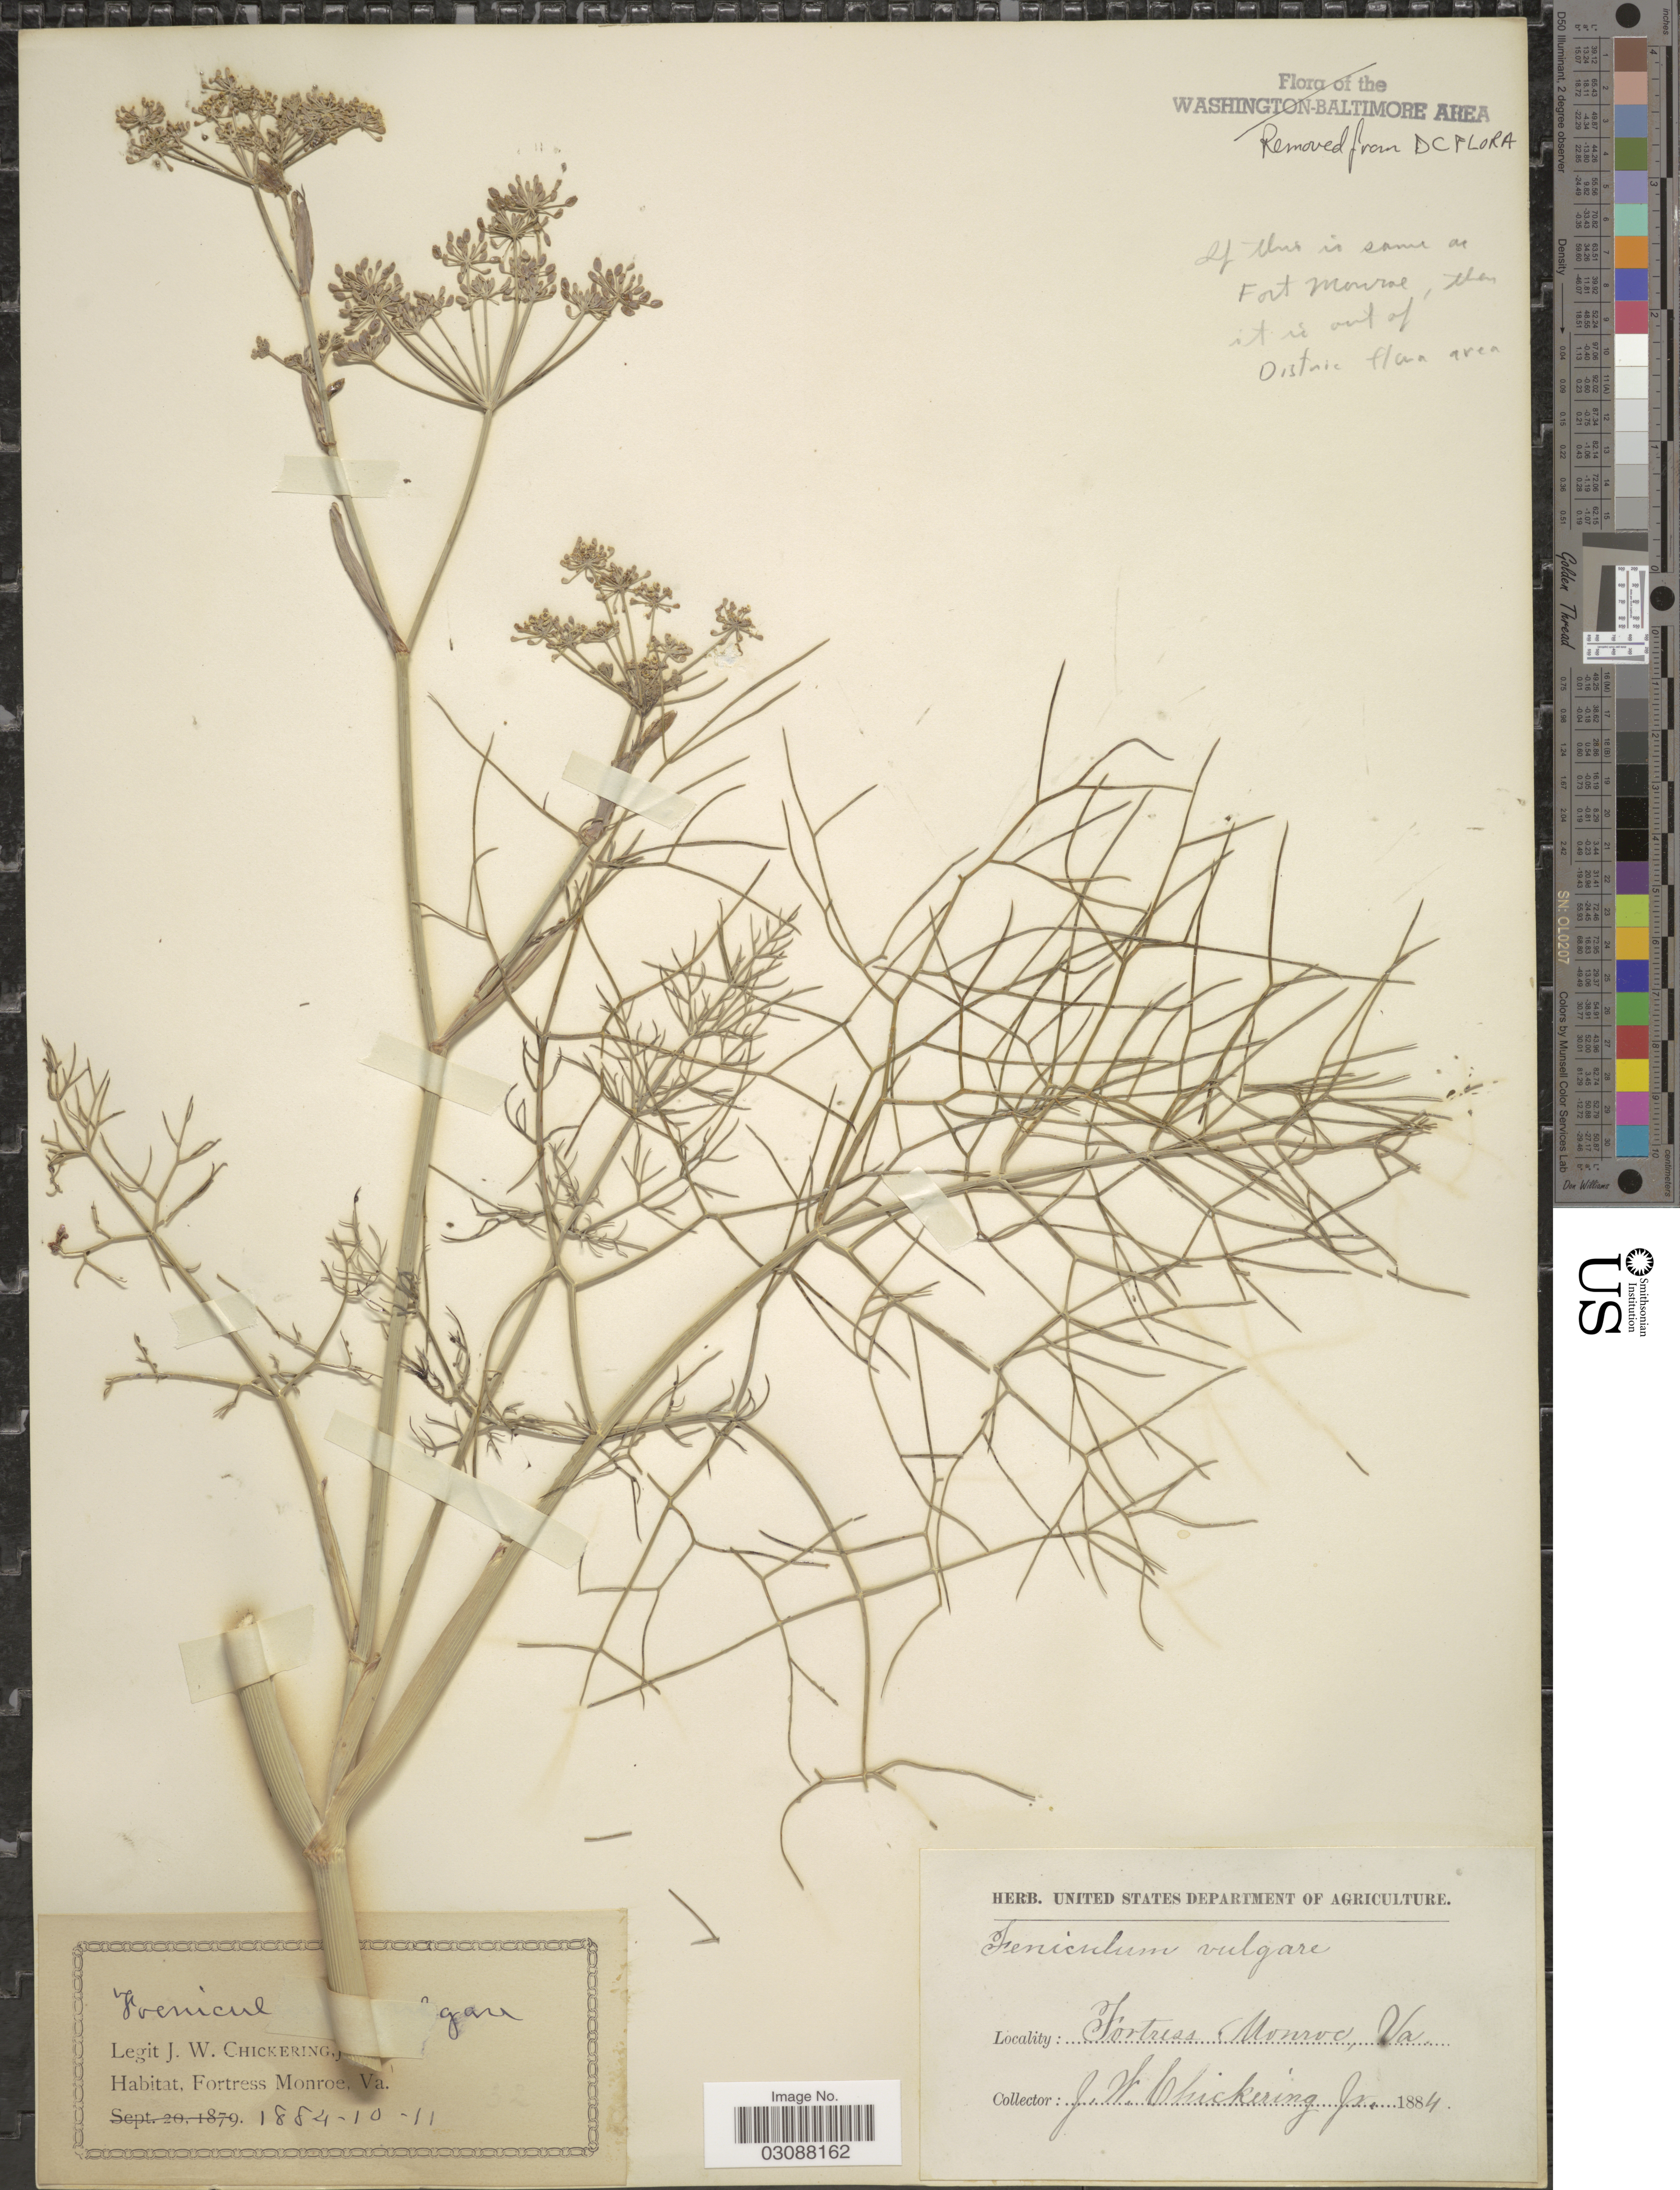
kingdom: Plantae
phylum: Tracheophyta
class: Magnoliopsida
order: Apiales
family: Apiaceae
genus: Foeniculum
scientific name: Foeniculum vulgare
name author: Mill.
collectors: J. W. Chickering Jr.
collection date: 1884-10-11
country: United States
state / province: Virginia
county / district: City of Hampton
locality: Fortress Monroe.